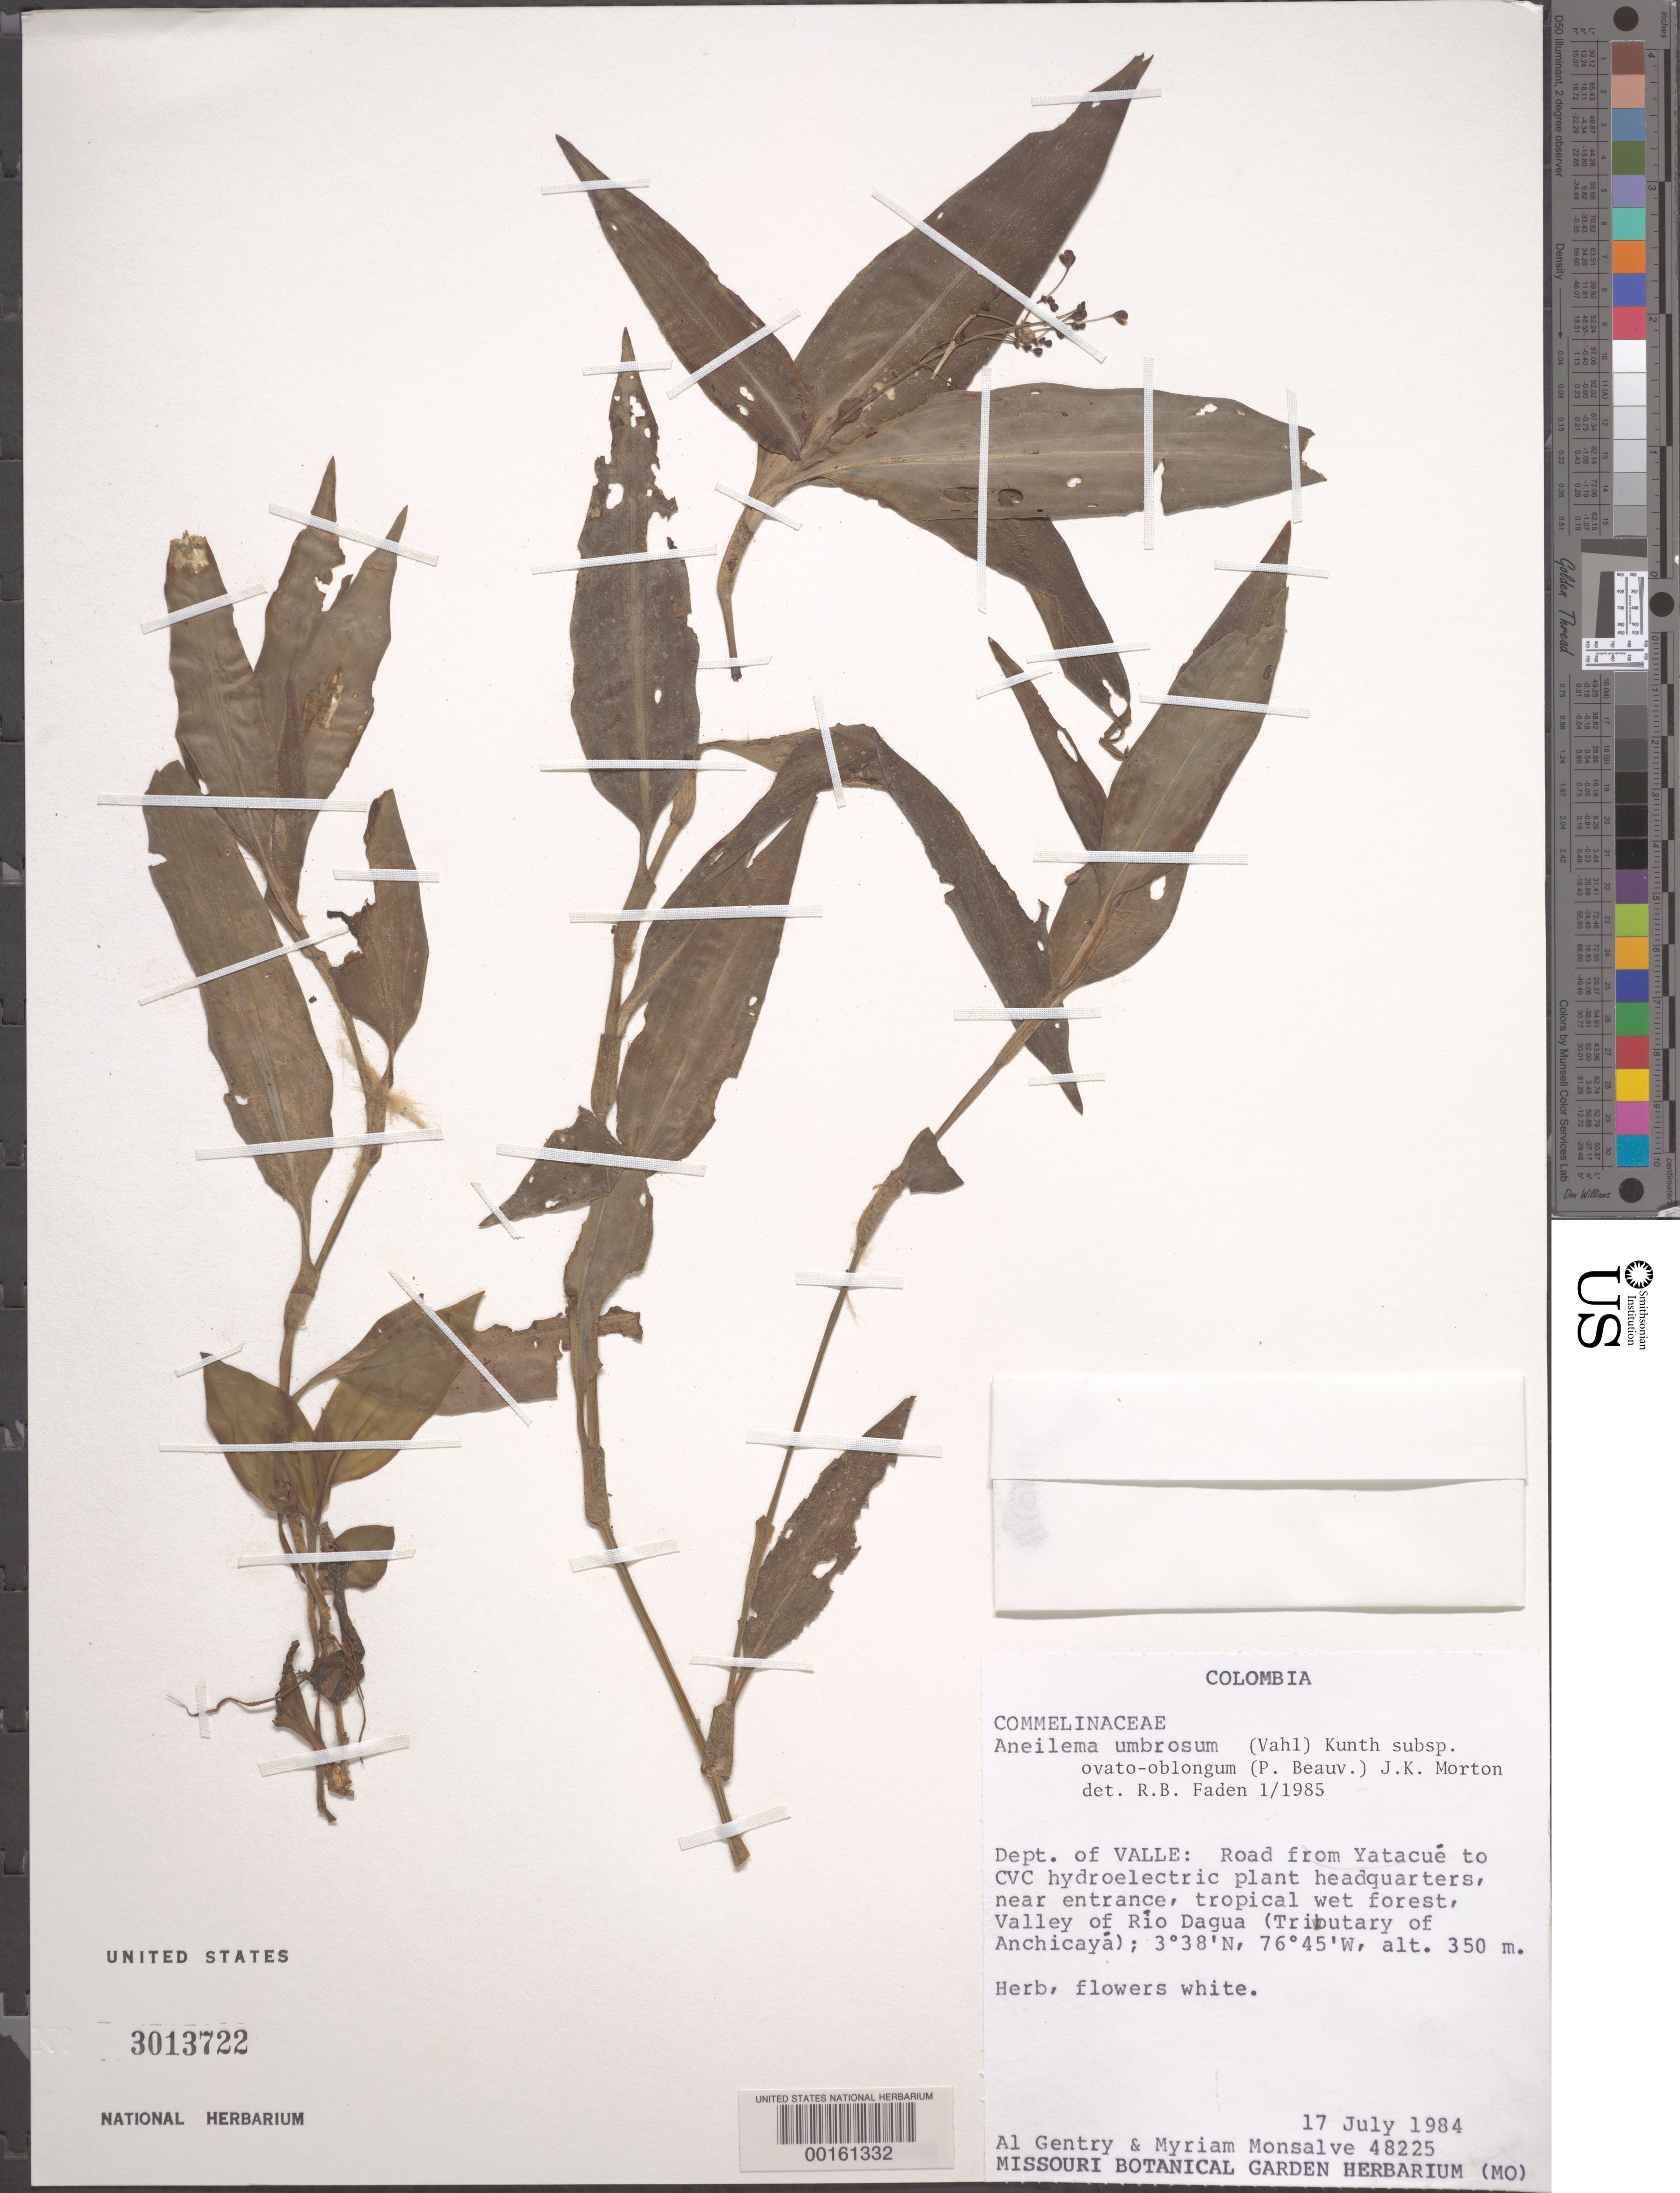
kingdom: Plantae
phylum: Tracheophyta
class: Liliopsida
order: Commelinales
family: Commelinaceae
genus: Aneilema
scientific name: Aneilema umbrosum subsp. ovato-oblongum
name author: (P. Beauv.) J.K. Morton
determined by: Faden, Robert B., (US), Smithsonian Institution - National Museum of Natural History (UNITED STATES)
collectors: A. H. Gentry & M. Monsalve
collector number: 48225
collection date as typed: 17 Jul 1984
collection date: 1984-07-17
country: Colombia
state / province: Valle del Cauca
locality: Valley of Rio Dagua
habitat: Tropical wet forest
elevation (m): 350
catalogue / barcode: US 3013722